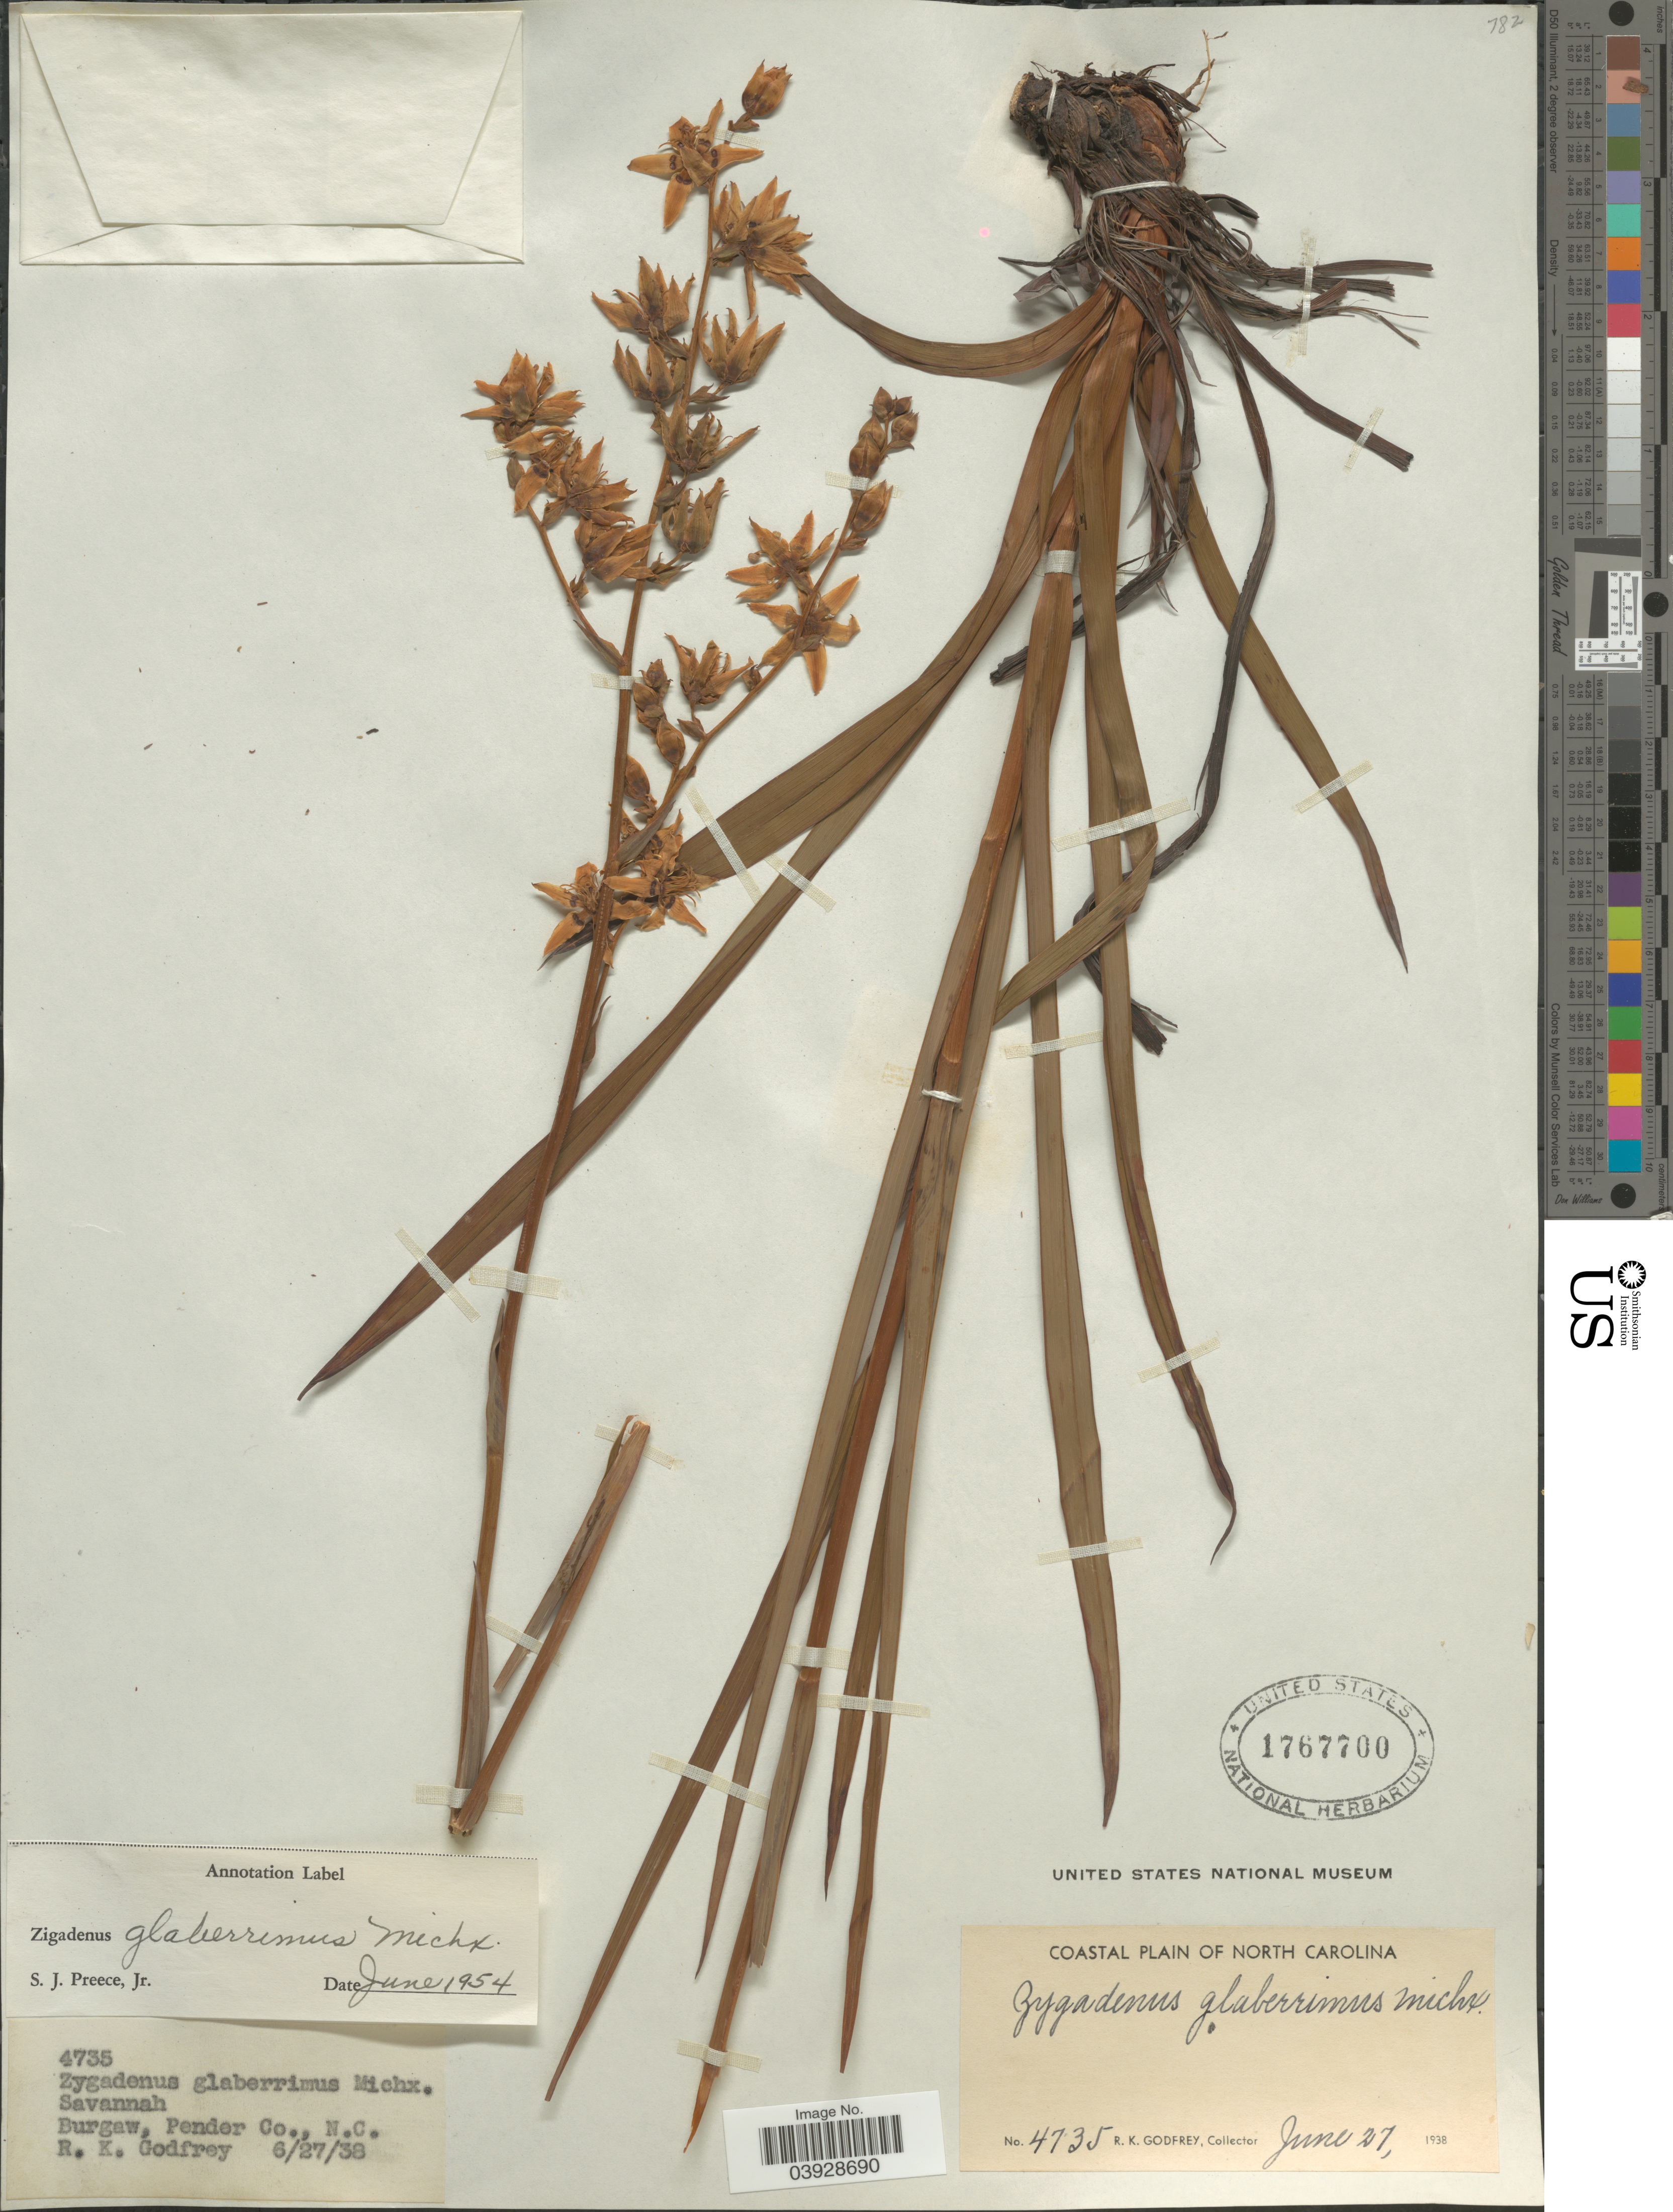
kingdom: Plantae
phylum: Tracheophyta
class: Liliopsida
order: Liliales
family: Melanthiaceae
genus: Zigadenus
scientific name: Zigadenus glaberrimus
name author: Michx.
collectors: R. K. Godfrey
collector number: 4735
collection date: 1938-06-27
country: United States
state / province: North Carolina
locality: Coastal Plain. Burgaw, Pender Co.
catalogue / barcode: US 1767700